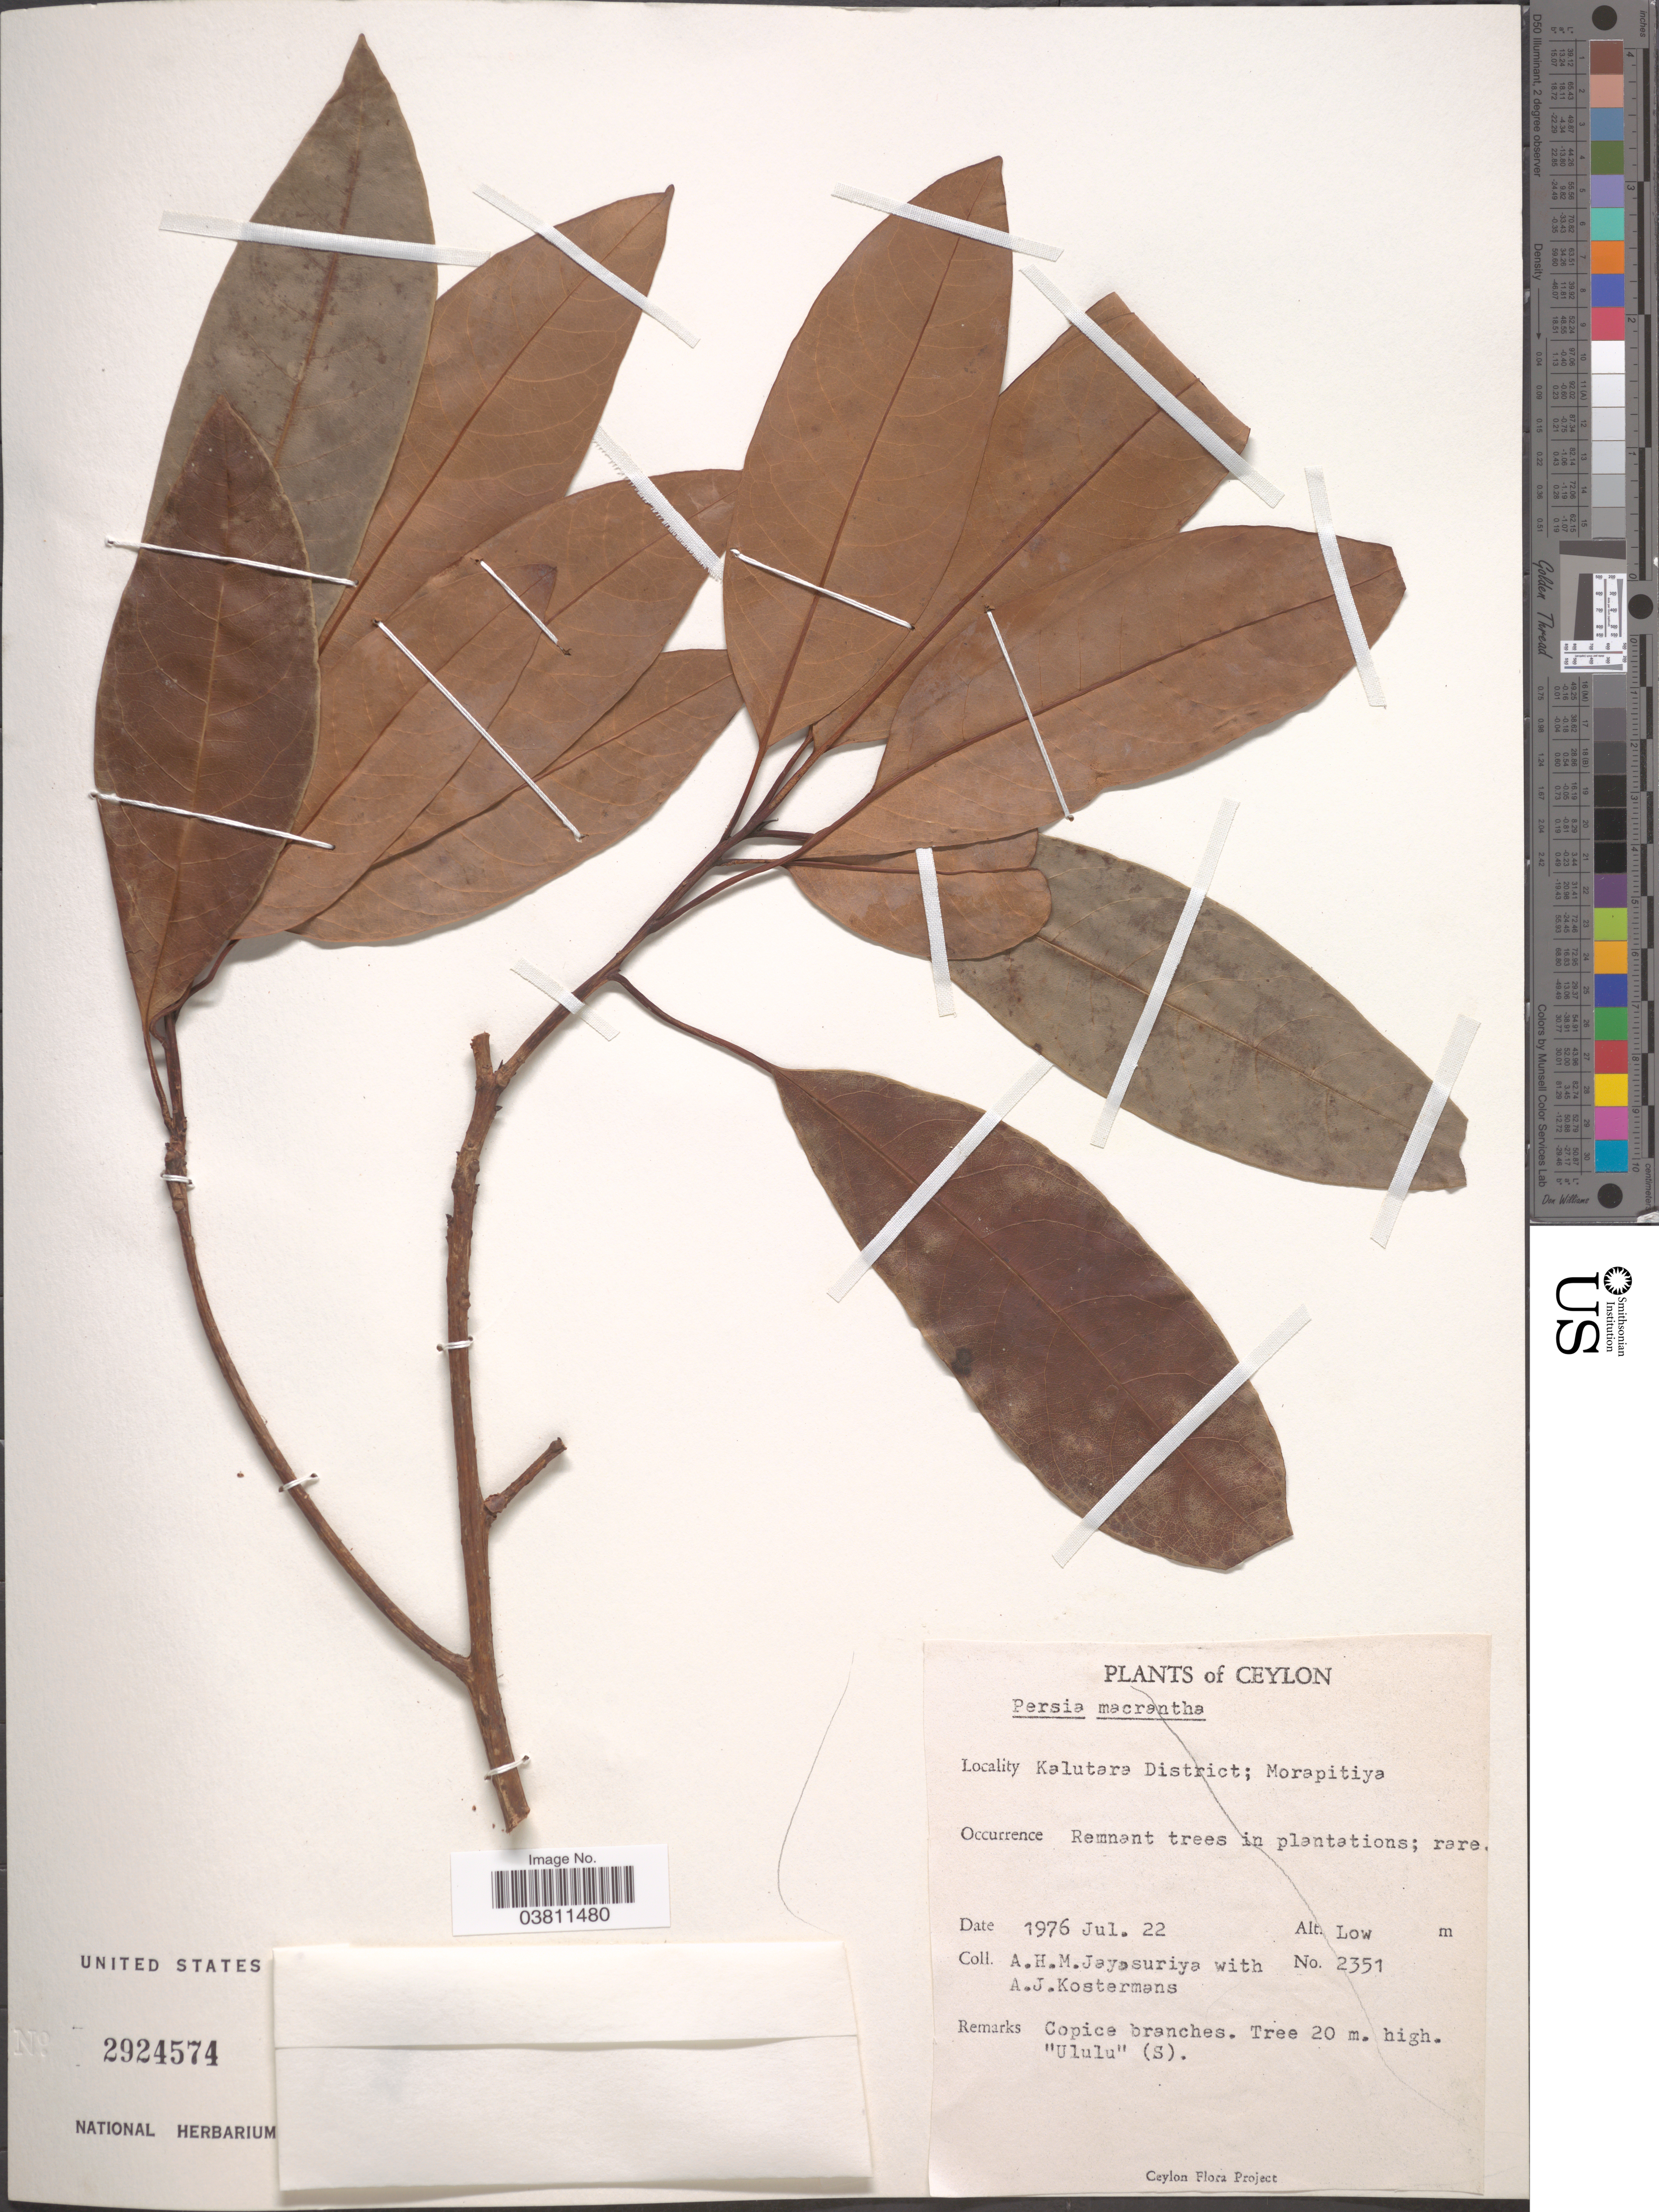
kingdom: Plantae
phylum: Tracheophyta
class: Magnoliopsida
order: Laurales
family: Lauraceae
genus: Persea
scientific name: Persea macrantha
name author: (Nees) Kosterm.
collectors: A. H. Jayasuriya & A. J. G. Kostermans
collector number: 2351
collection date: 1976-07-22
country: Sri Lanka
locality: Ceylon. Kalutara District; Morapitiya. Remnant trees in plantations.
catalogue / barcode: US 2924574